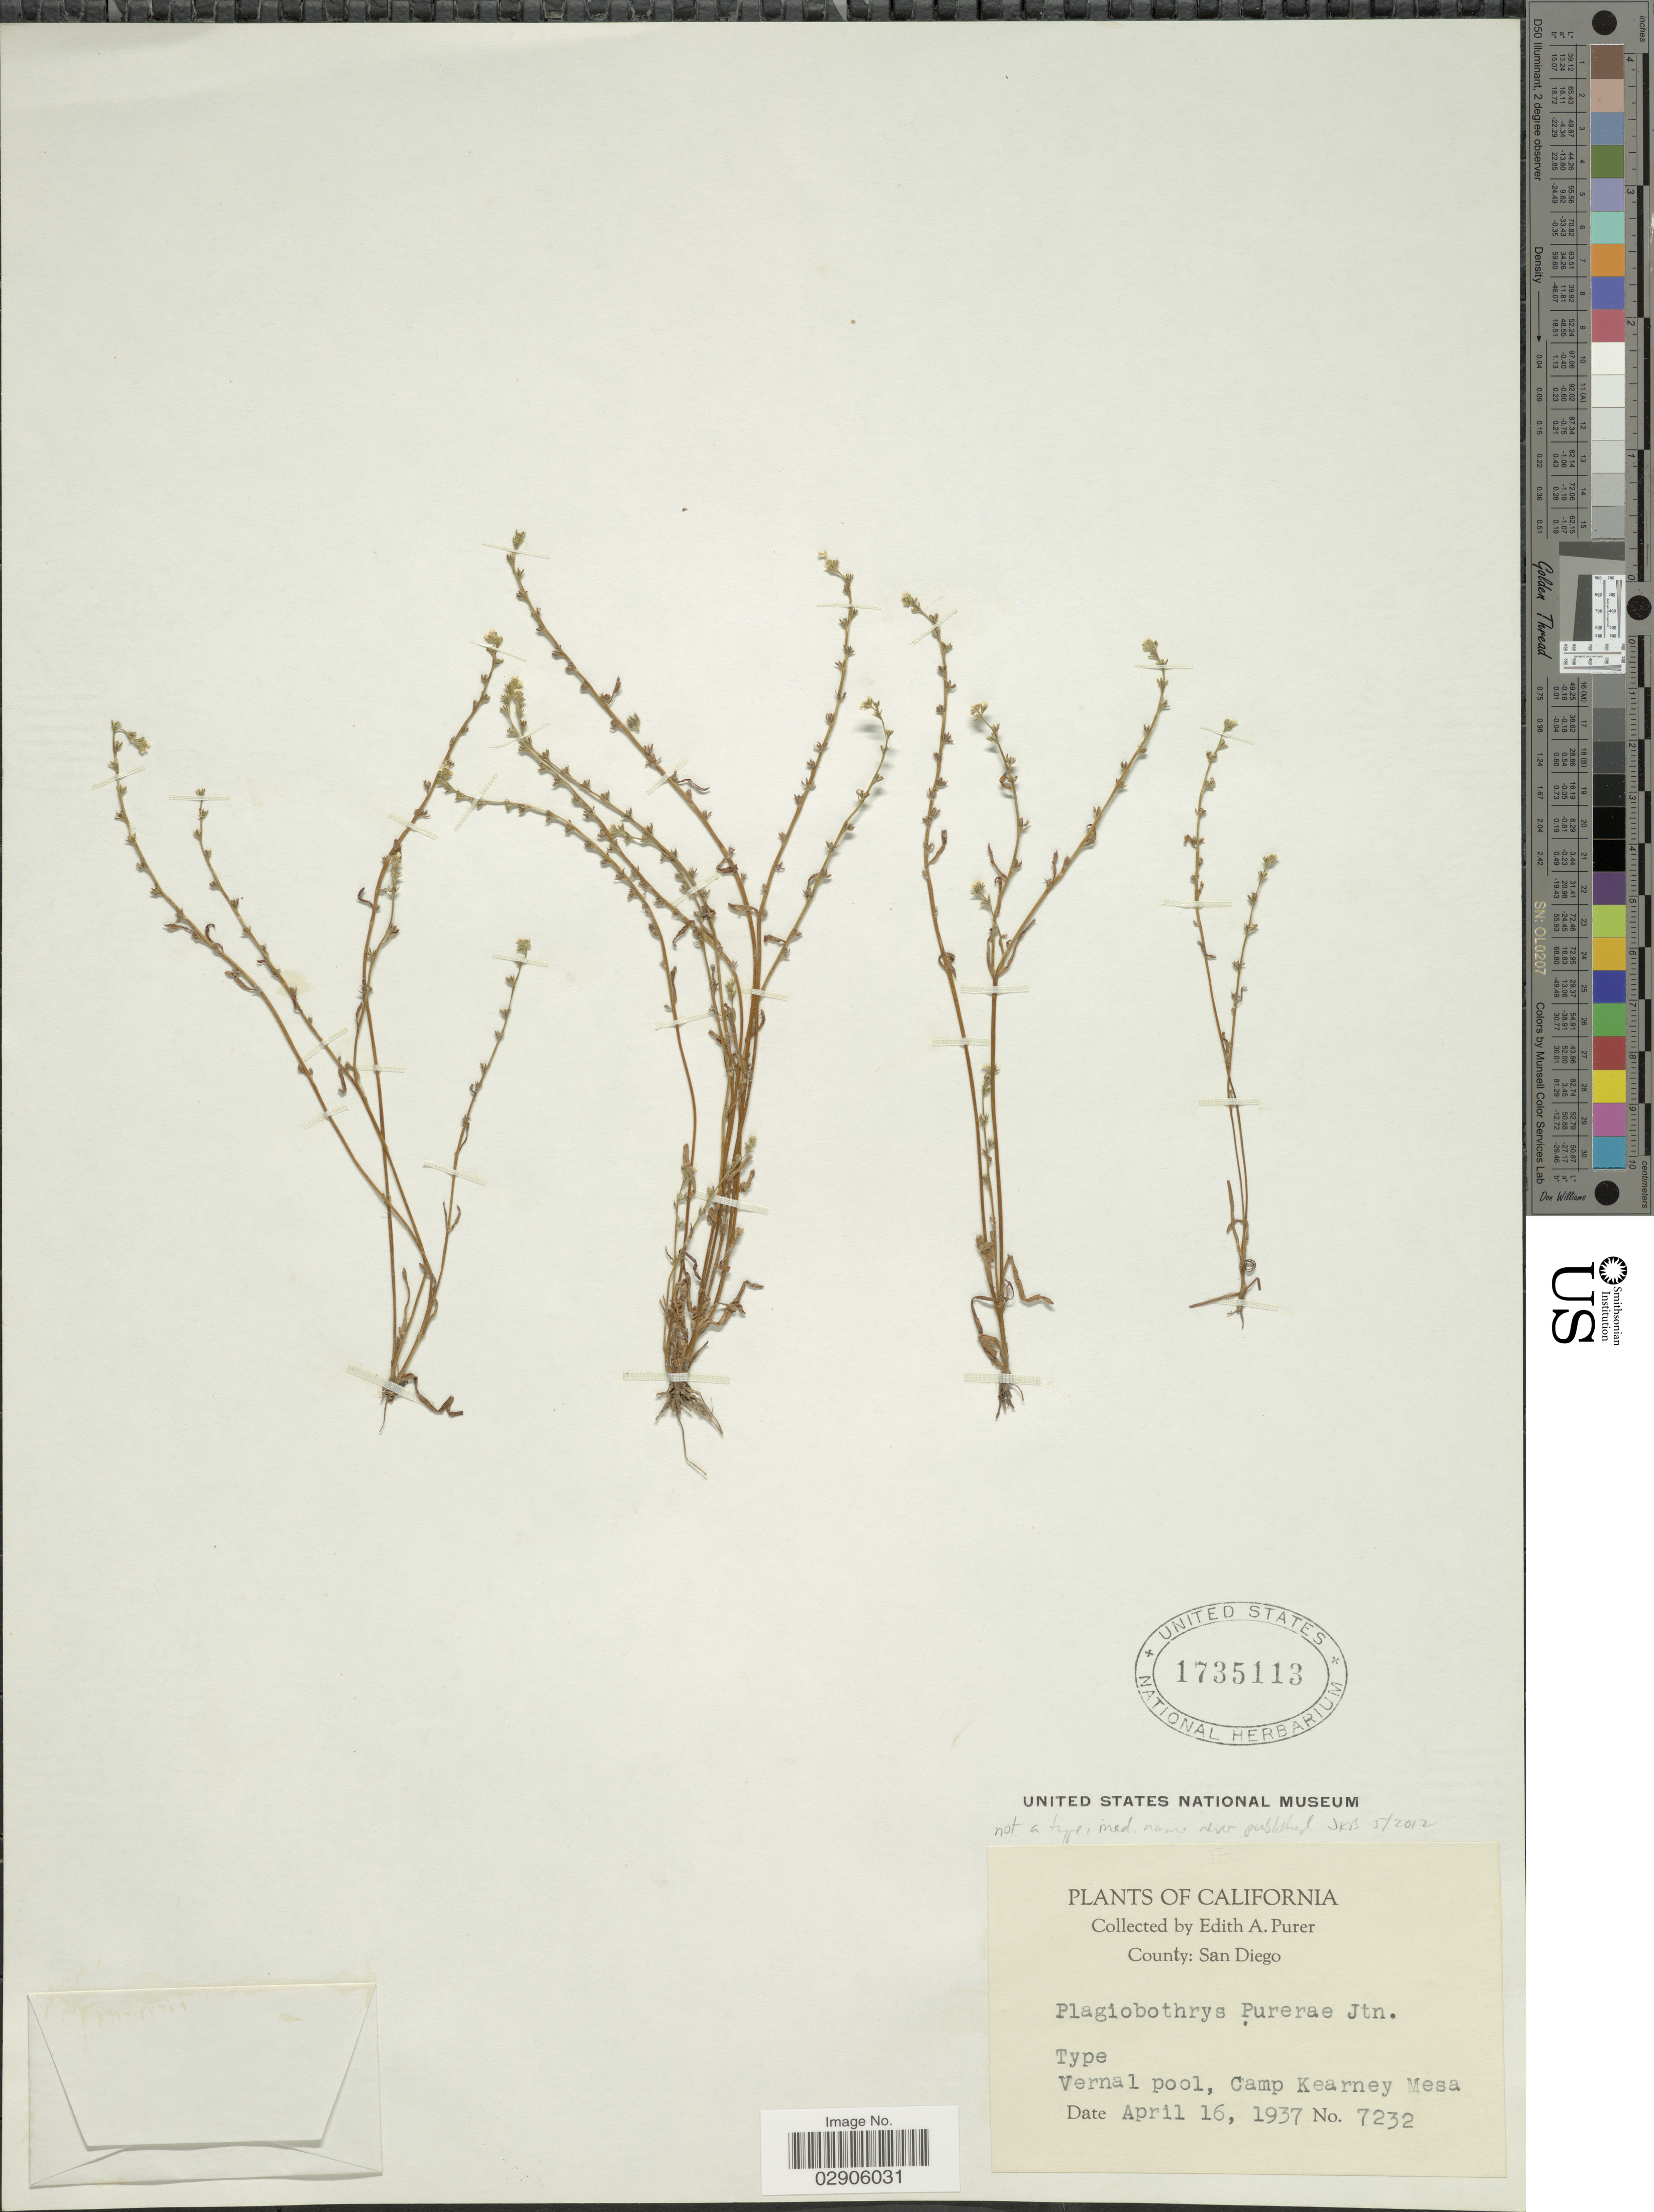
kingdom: Plantae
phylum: Tracheophyta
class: Magnoliopsida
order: Boraginales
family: Boraginaceae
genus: Plagiobothrys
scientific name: Plagiobothrys sp.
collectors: E. Purer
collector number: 7232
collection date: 1937-04-16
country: United States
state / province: California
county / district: San Diego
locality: County: San Diego, Vernal pool, Camp Kearney Mesa.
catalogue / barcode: US 1735113